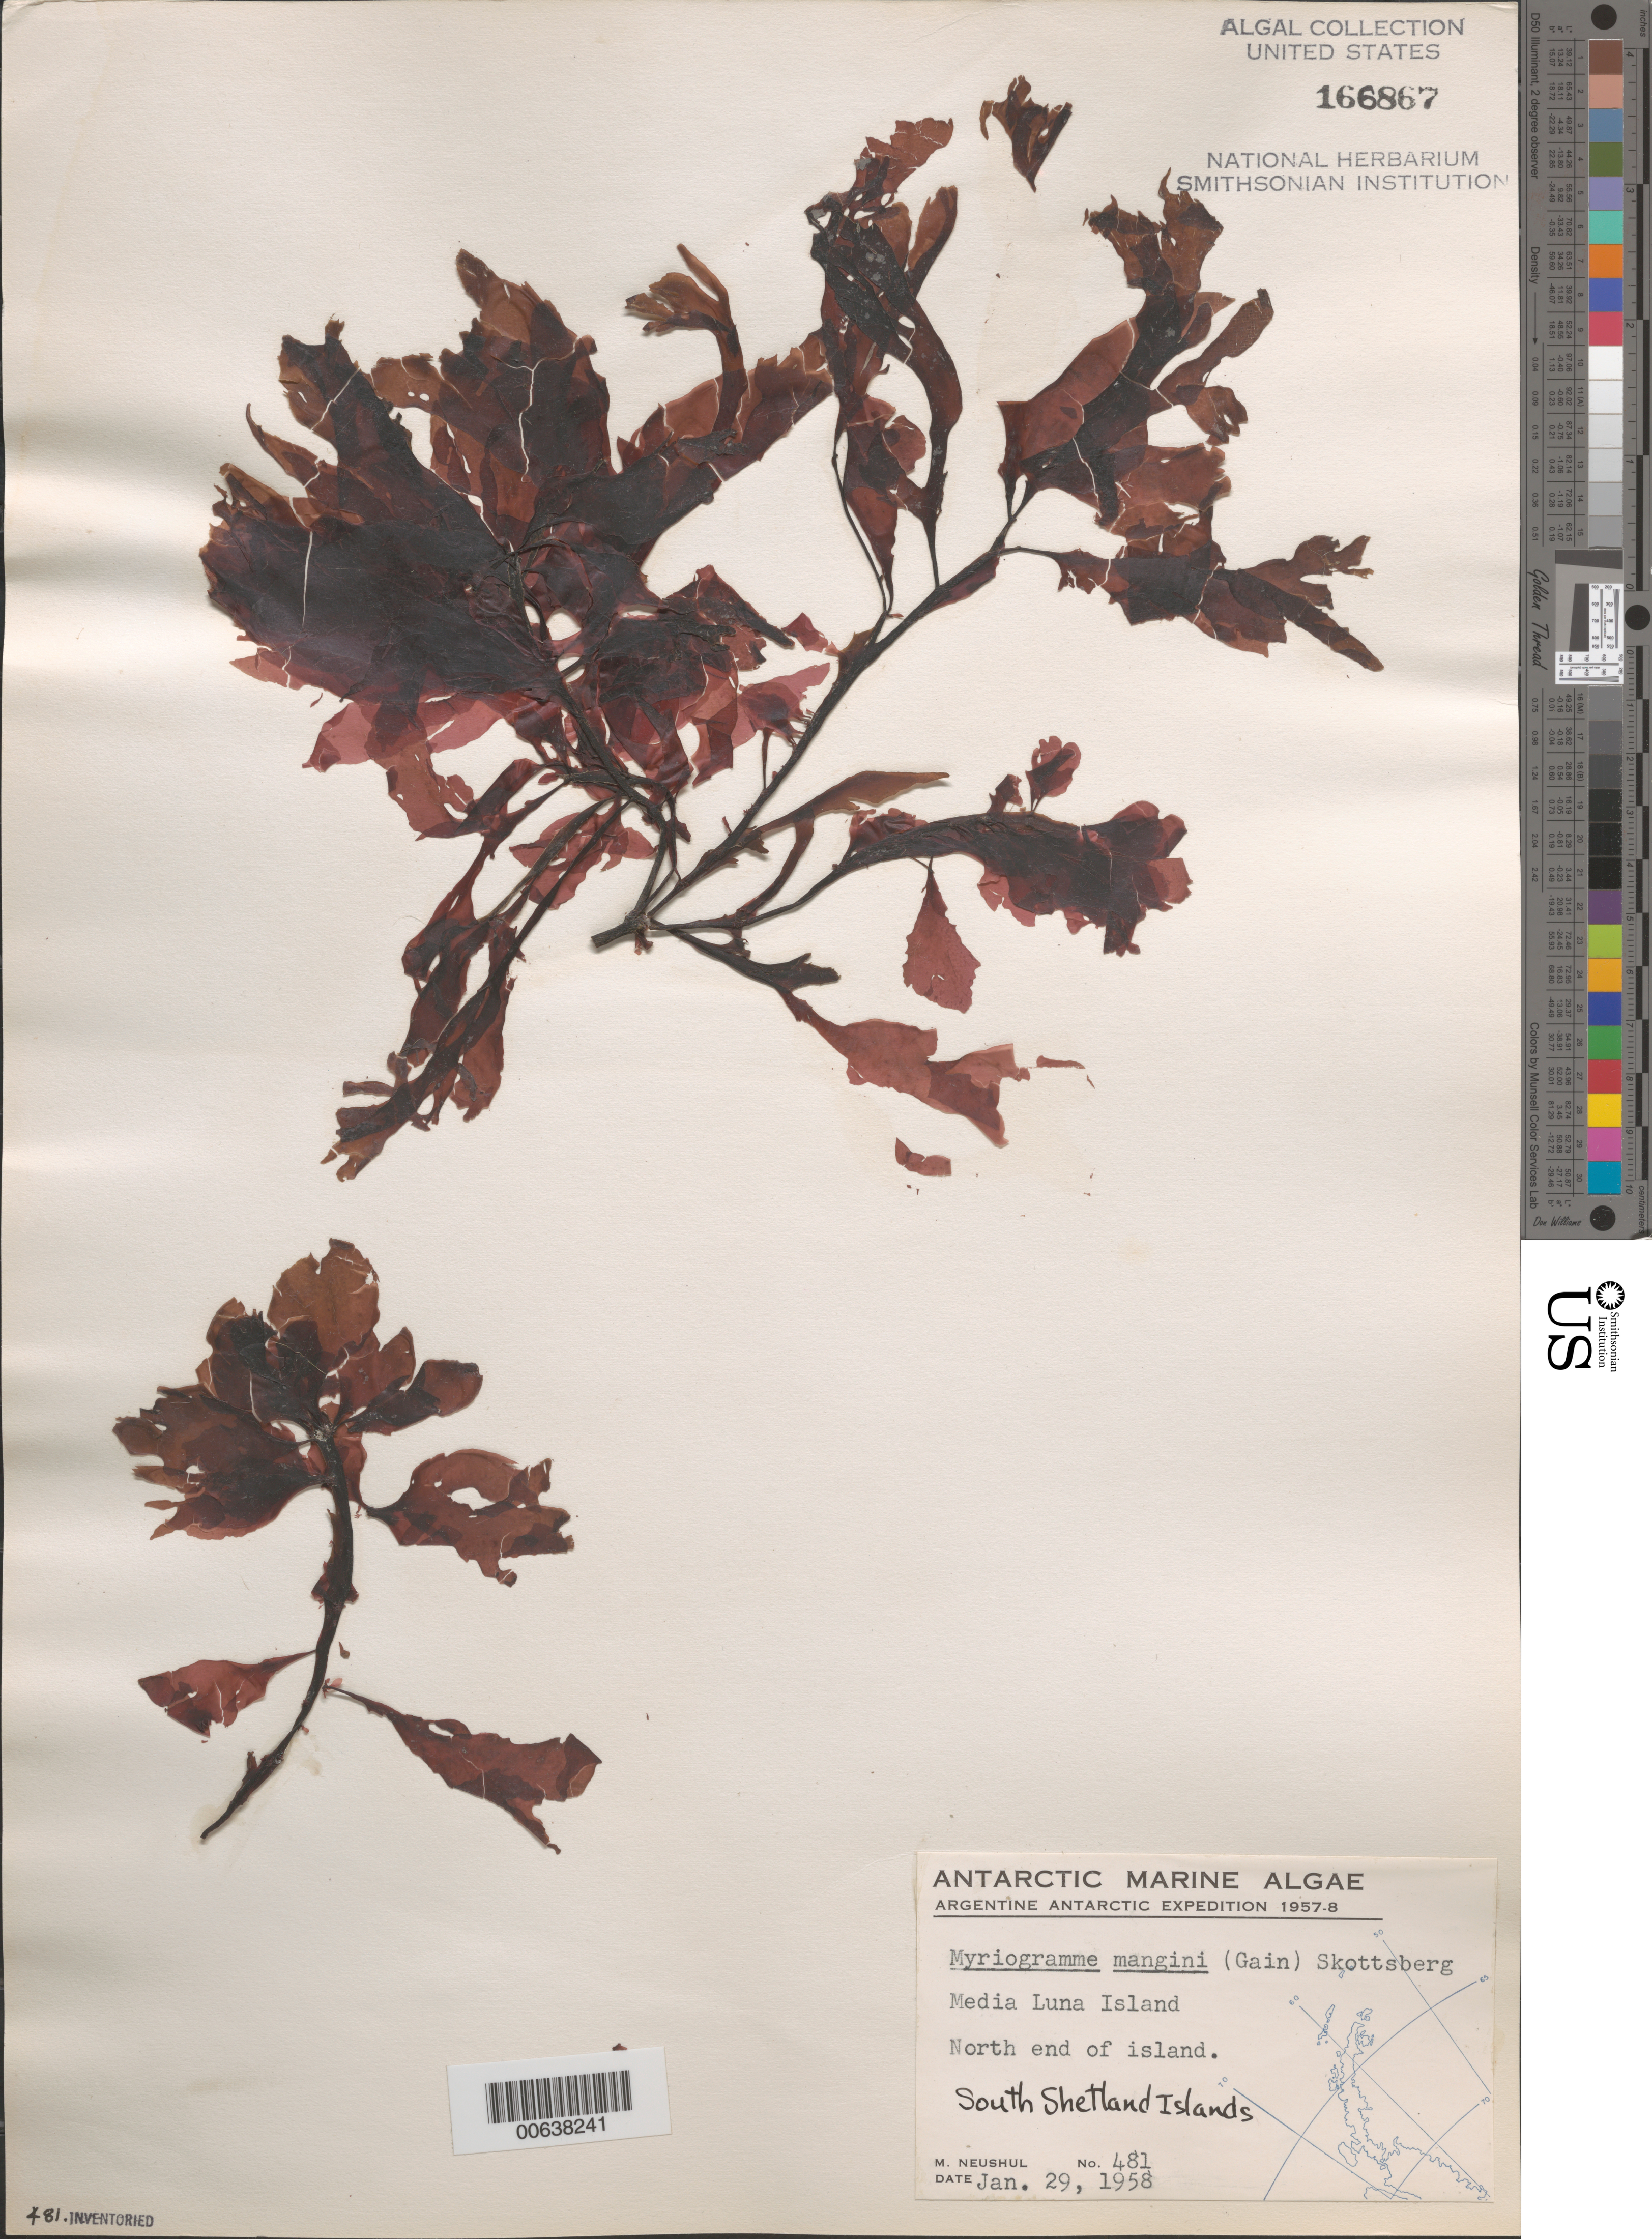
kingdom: Plantae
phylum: Rhodophyta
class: Florideophyceae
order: Ceramiales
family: Delesseriaceae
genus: Myriogramme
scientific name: Myriogramme manginii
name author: (Gain) Skottsb.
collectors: M. Neushul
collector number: Neushul 481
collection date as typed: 29 Jan 1958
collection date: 1958-01-29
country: Antarctica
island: Half Moon Island (Media Luna Island)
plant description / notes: Argentine Antarctic Expedition, 1957-1958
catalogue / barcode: US 166867